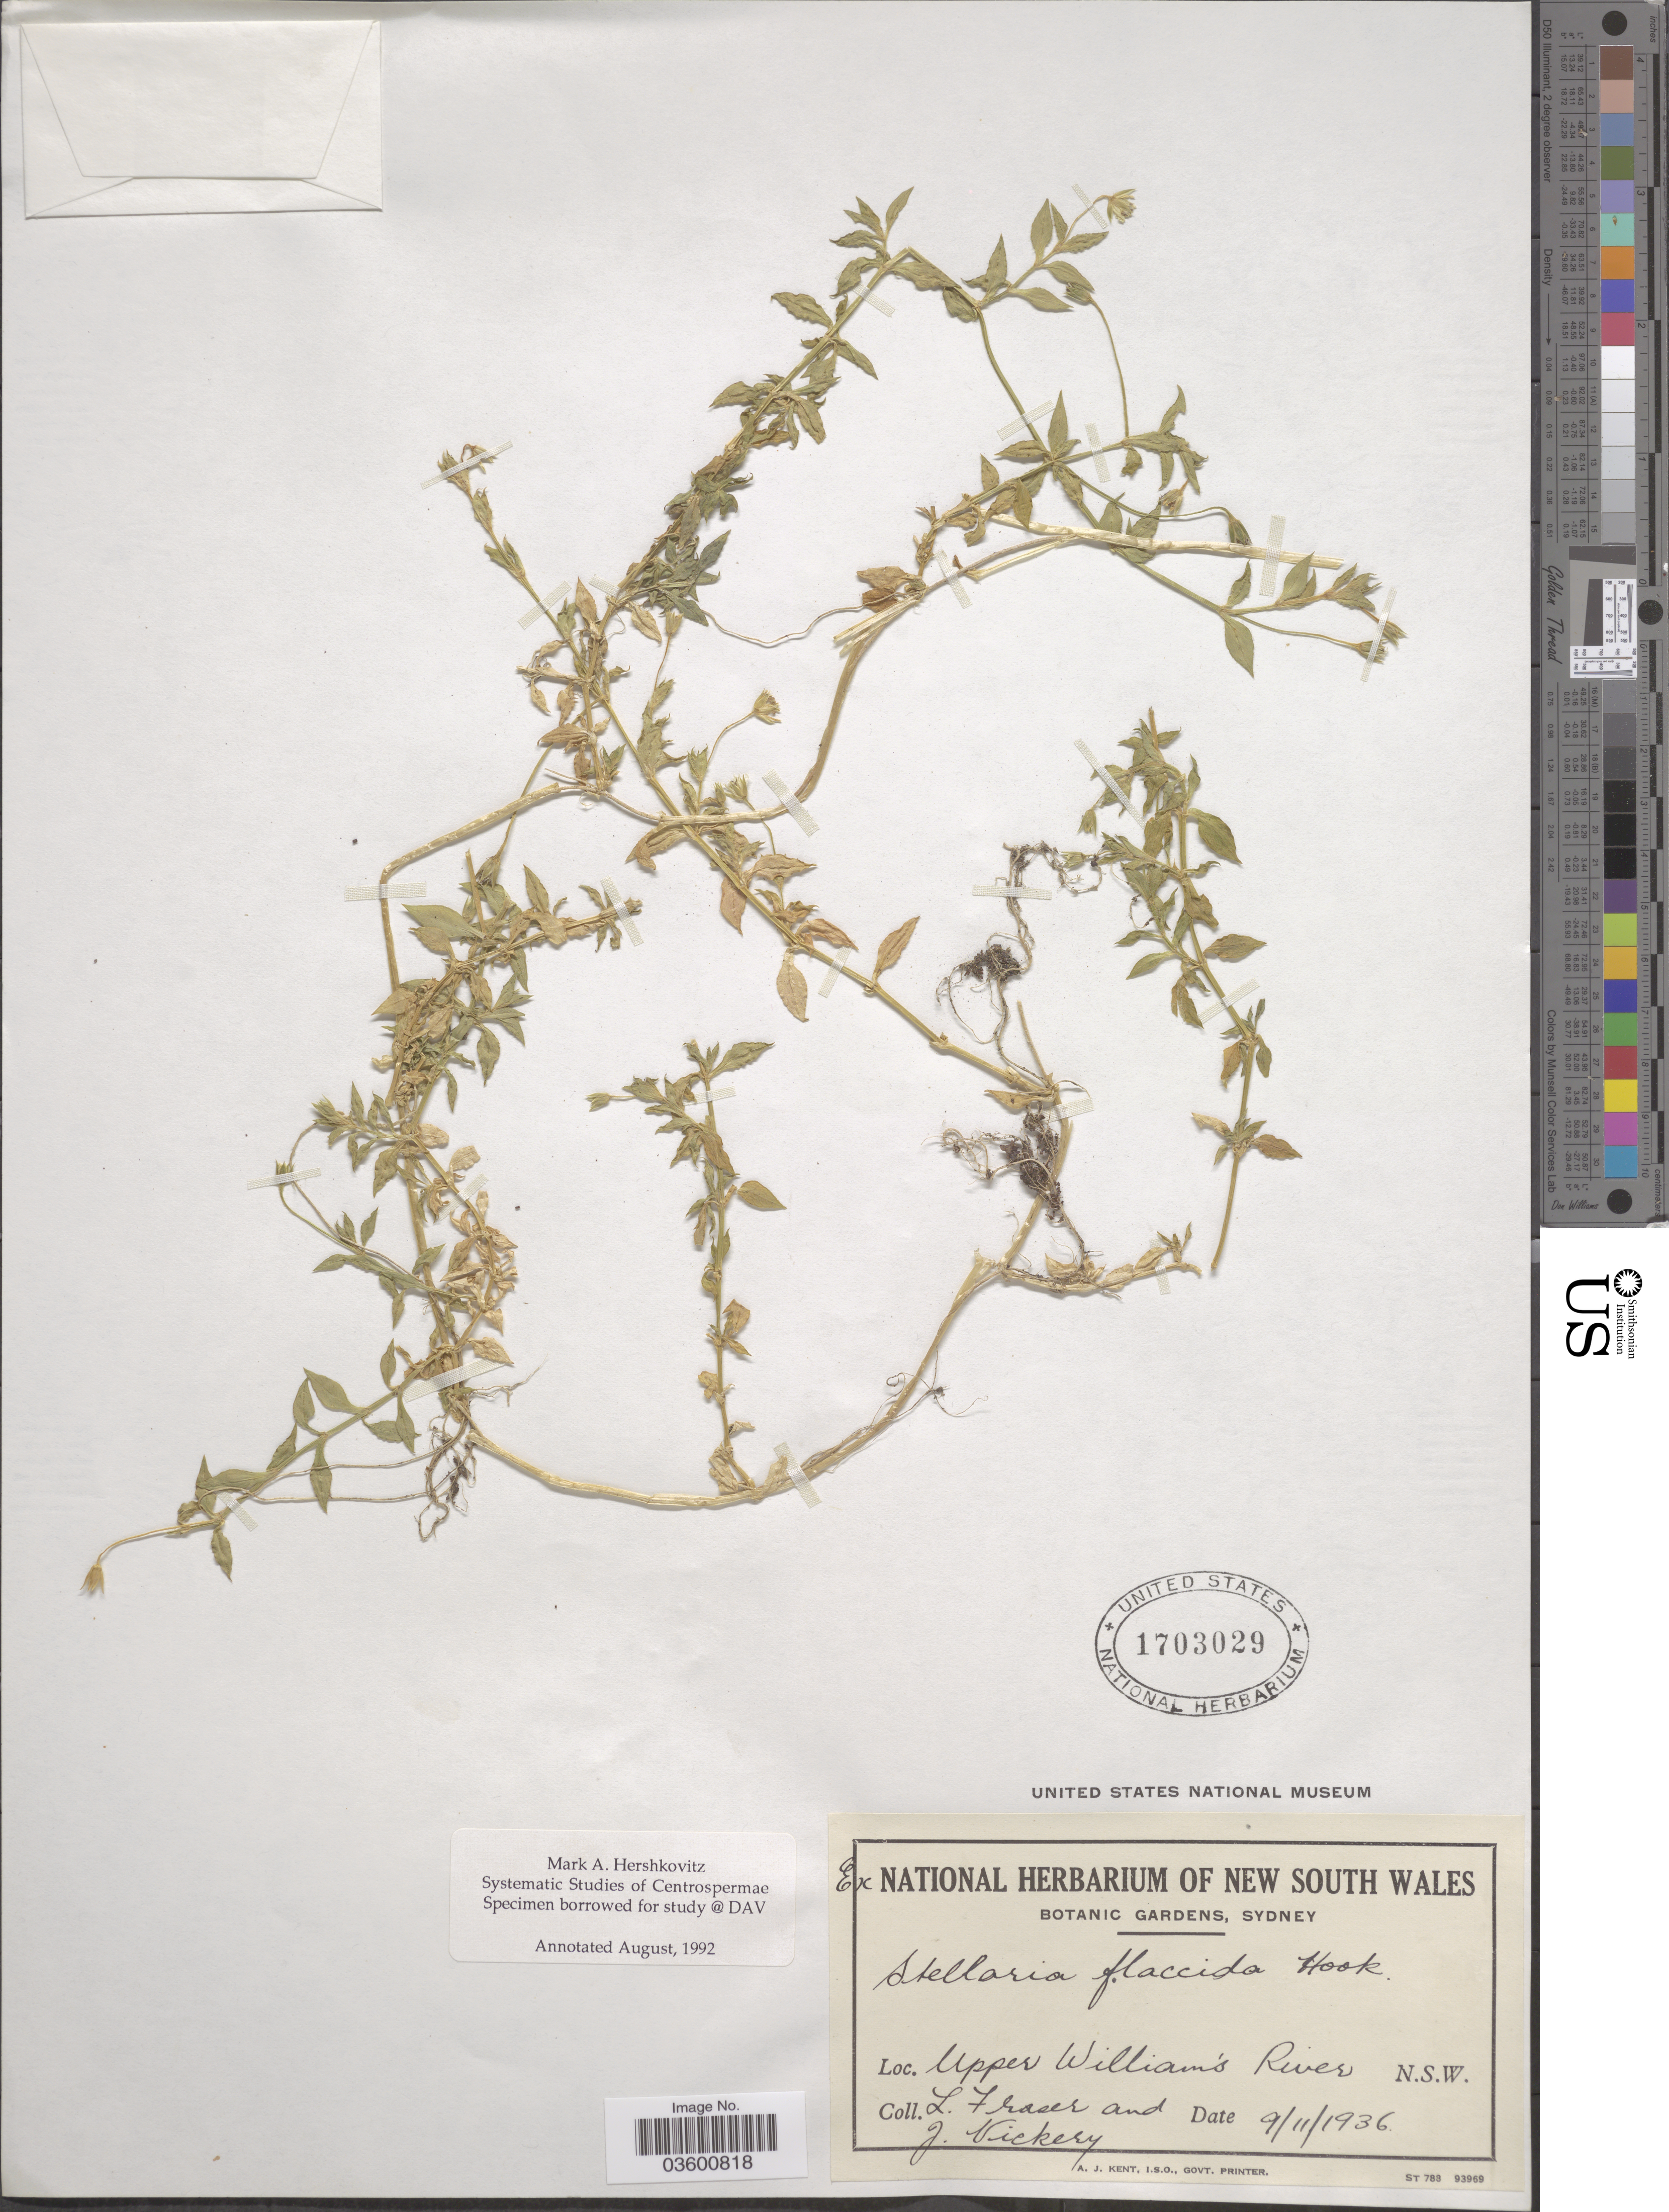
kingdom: Plantae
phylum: Tracheophyta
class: Magnoliopsida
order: Caryophyllales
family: Caryophyllaceae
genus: Stellaria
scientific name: Stellaria flaccida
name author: Hook.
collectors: L. Fraser & J. Vickery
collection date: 1936-11-09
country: Australia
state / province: New South Wales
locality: Upper William's River.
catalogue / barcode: US 1703029